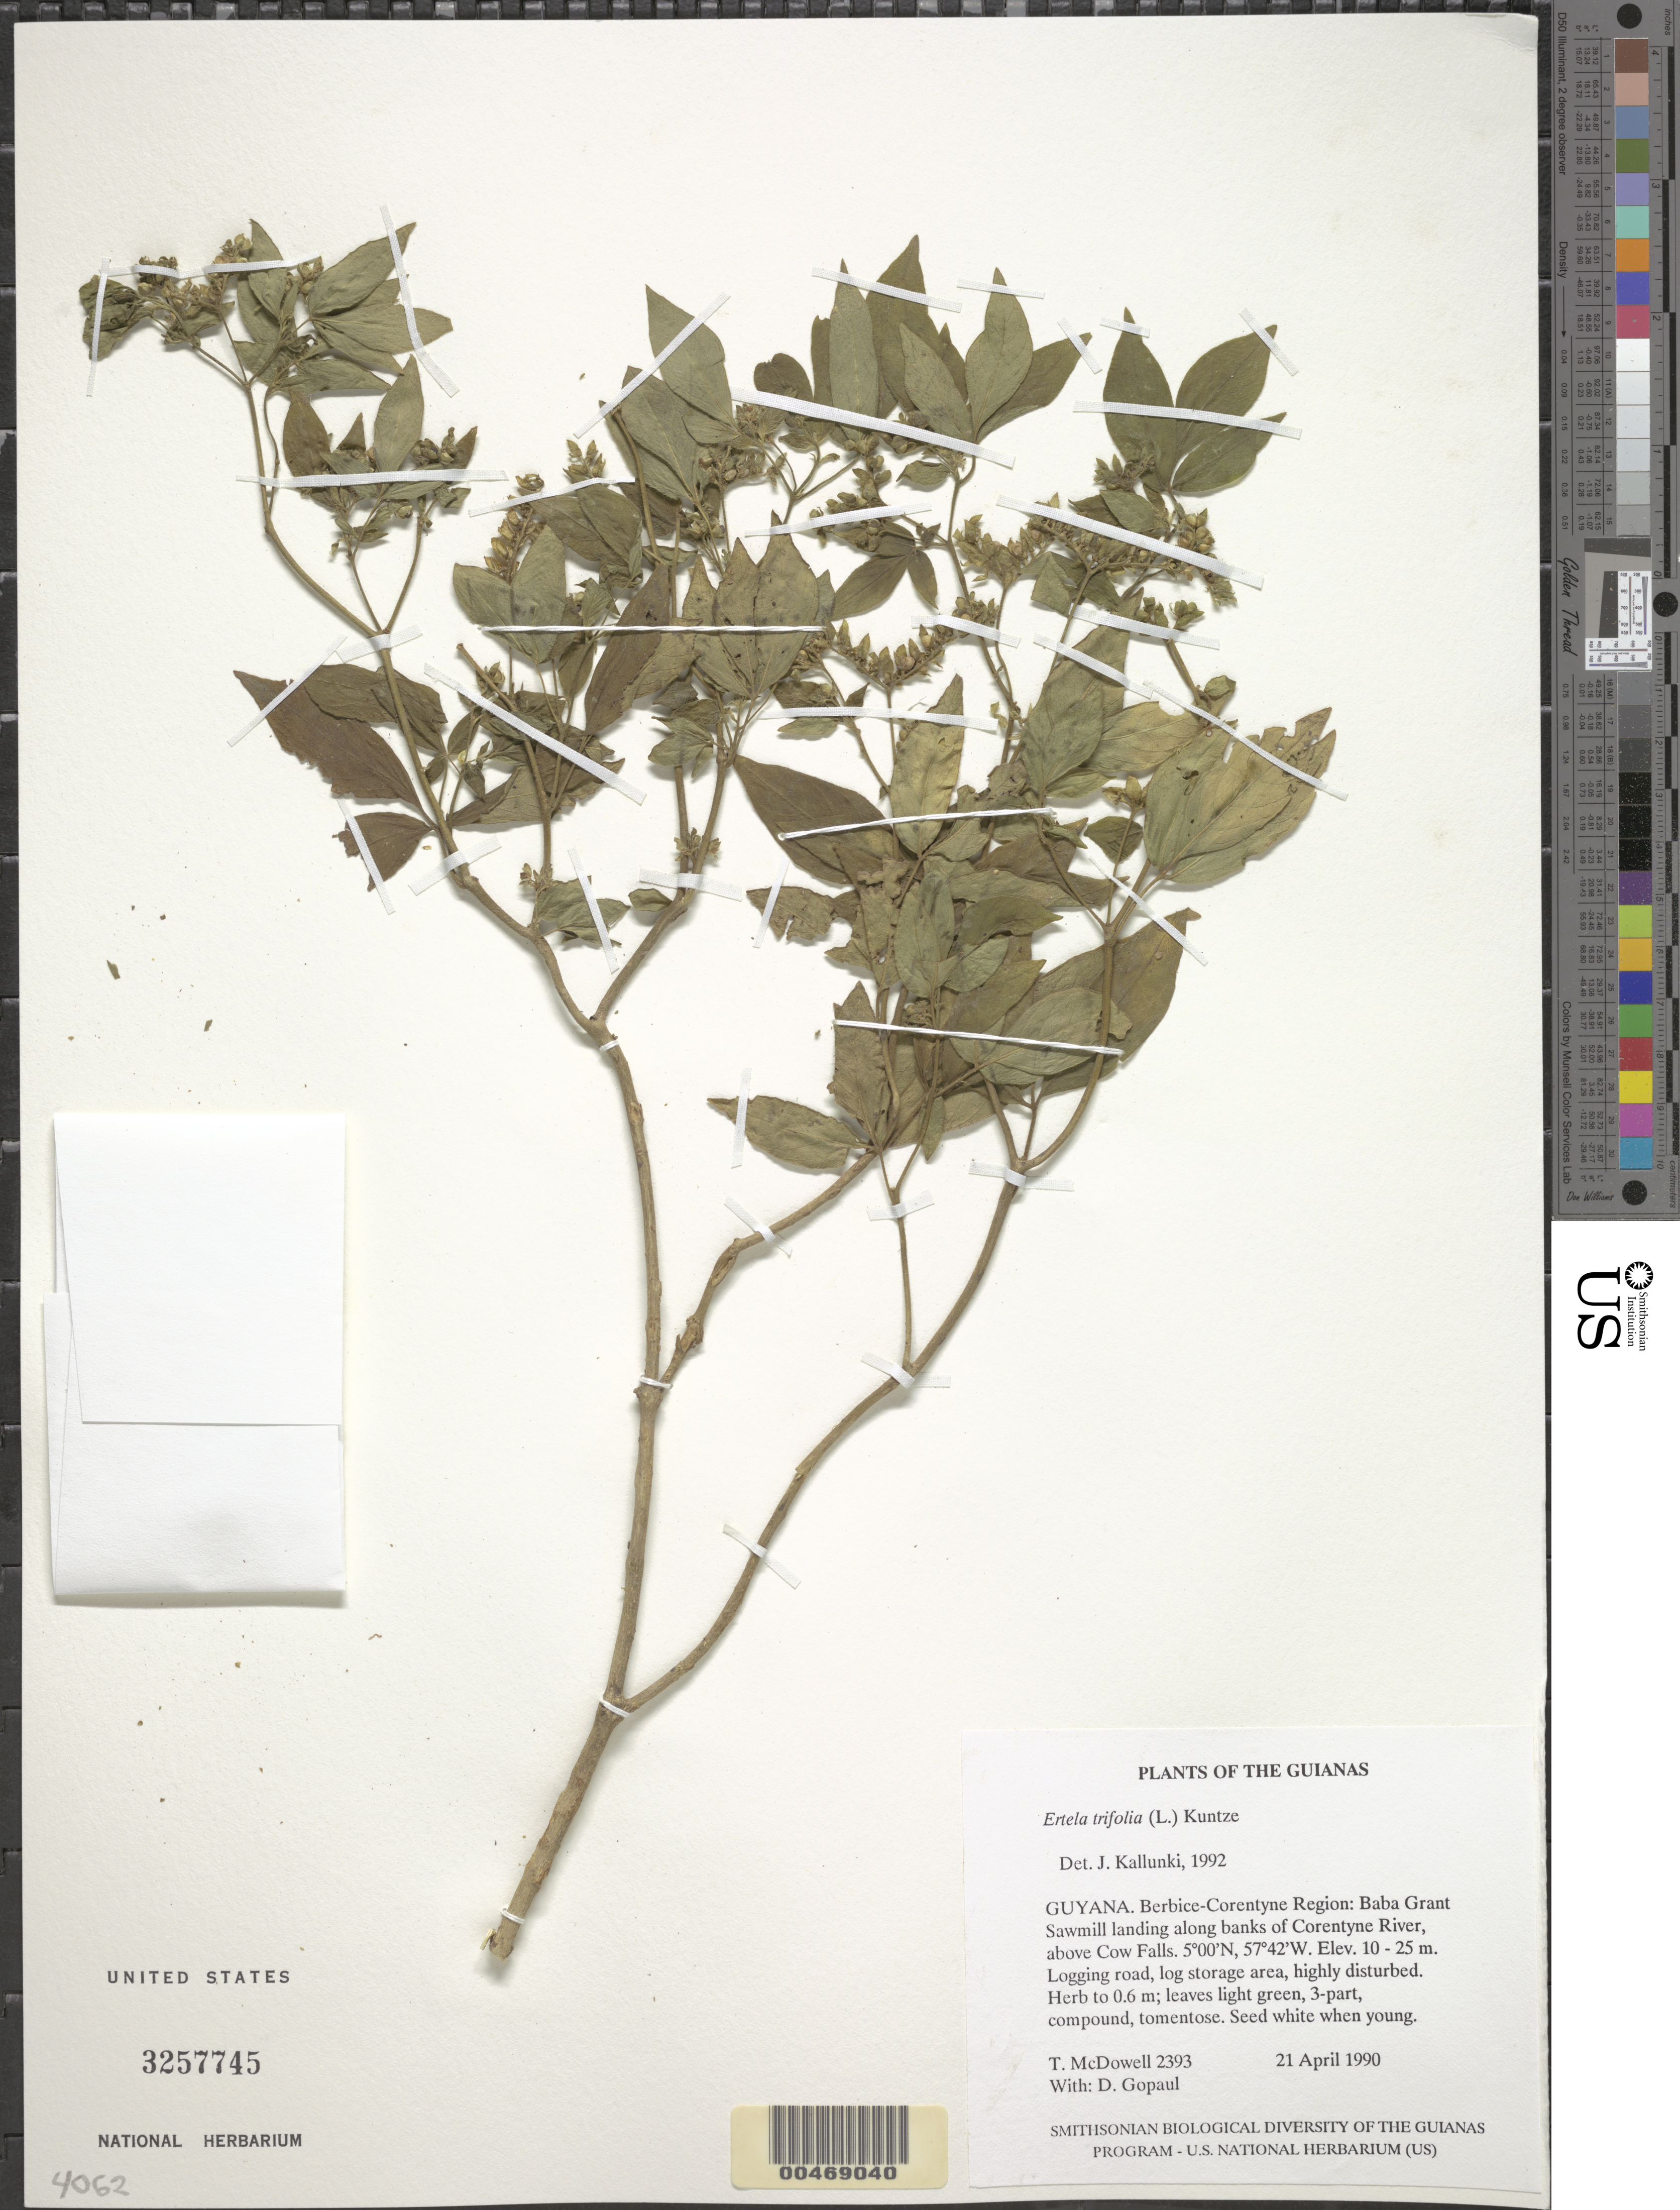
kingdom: Plantae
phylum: Tracheophyta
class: Magnoliopsida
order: Sapindales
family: Rutaceae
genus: Ertela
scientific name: Ertela trifolia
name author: (L.) Kuntze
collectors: T. McDowell & D. Gopaul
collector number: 2393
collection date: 1990-04-21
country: Guyana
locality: The Guianas. Berbice-Corentyne Region: Baba Grant Sawmill landing along banks of Corentyne River, above Cow Falls.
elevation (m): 10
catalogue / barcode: US 3257745